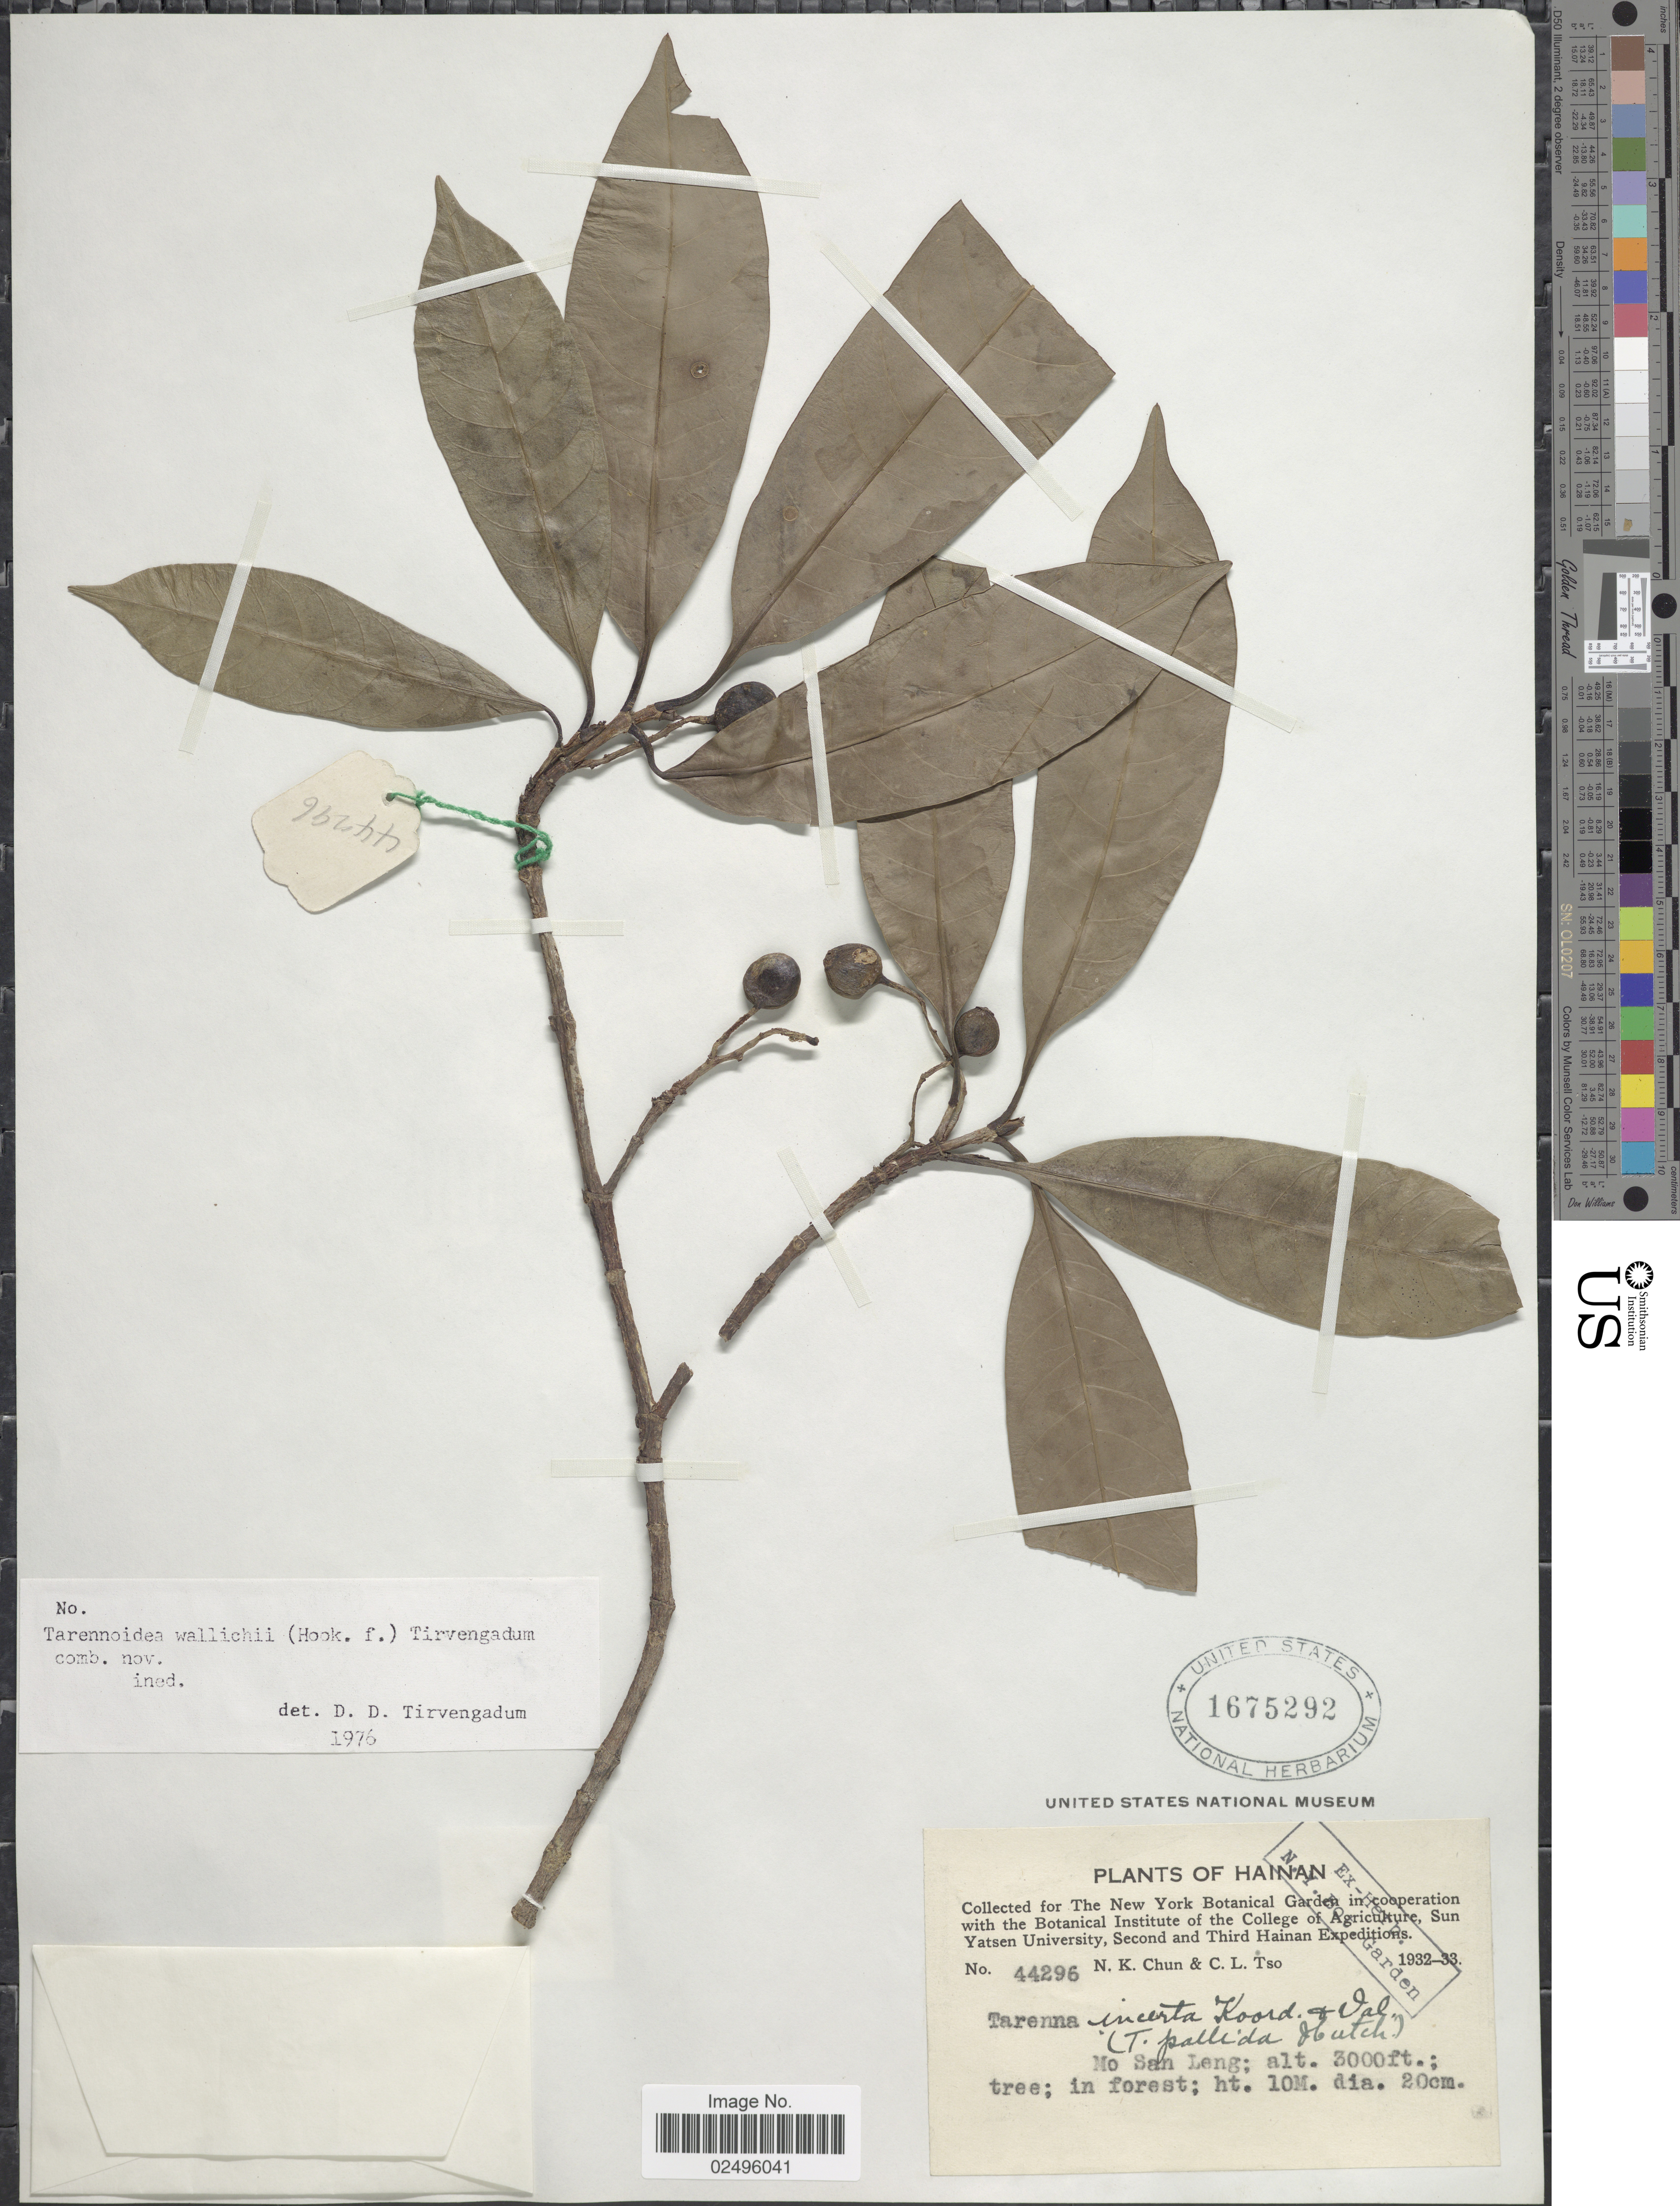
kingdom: Plantae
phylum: Tracheophyta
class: Magnoliopsida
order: Gentianales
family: Rubiaceae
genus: Tarennoidea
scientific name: Tarennoidea wallichii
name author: (Hook. f.) Tirveng. & Sastre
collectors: N. K. Chun & C. Tso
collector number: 44296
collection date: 1932/1933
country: China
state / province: Hainan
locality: Mo San Leng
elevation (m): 914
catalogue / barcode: US 1675292